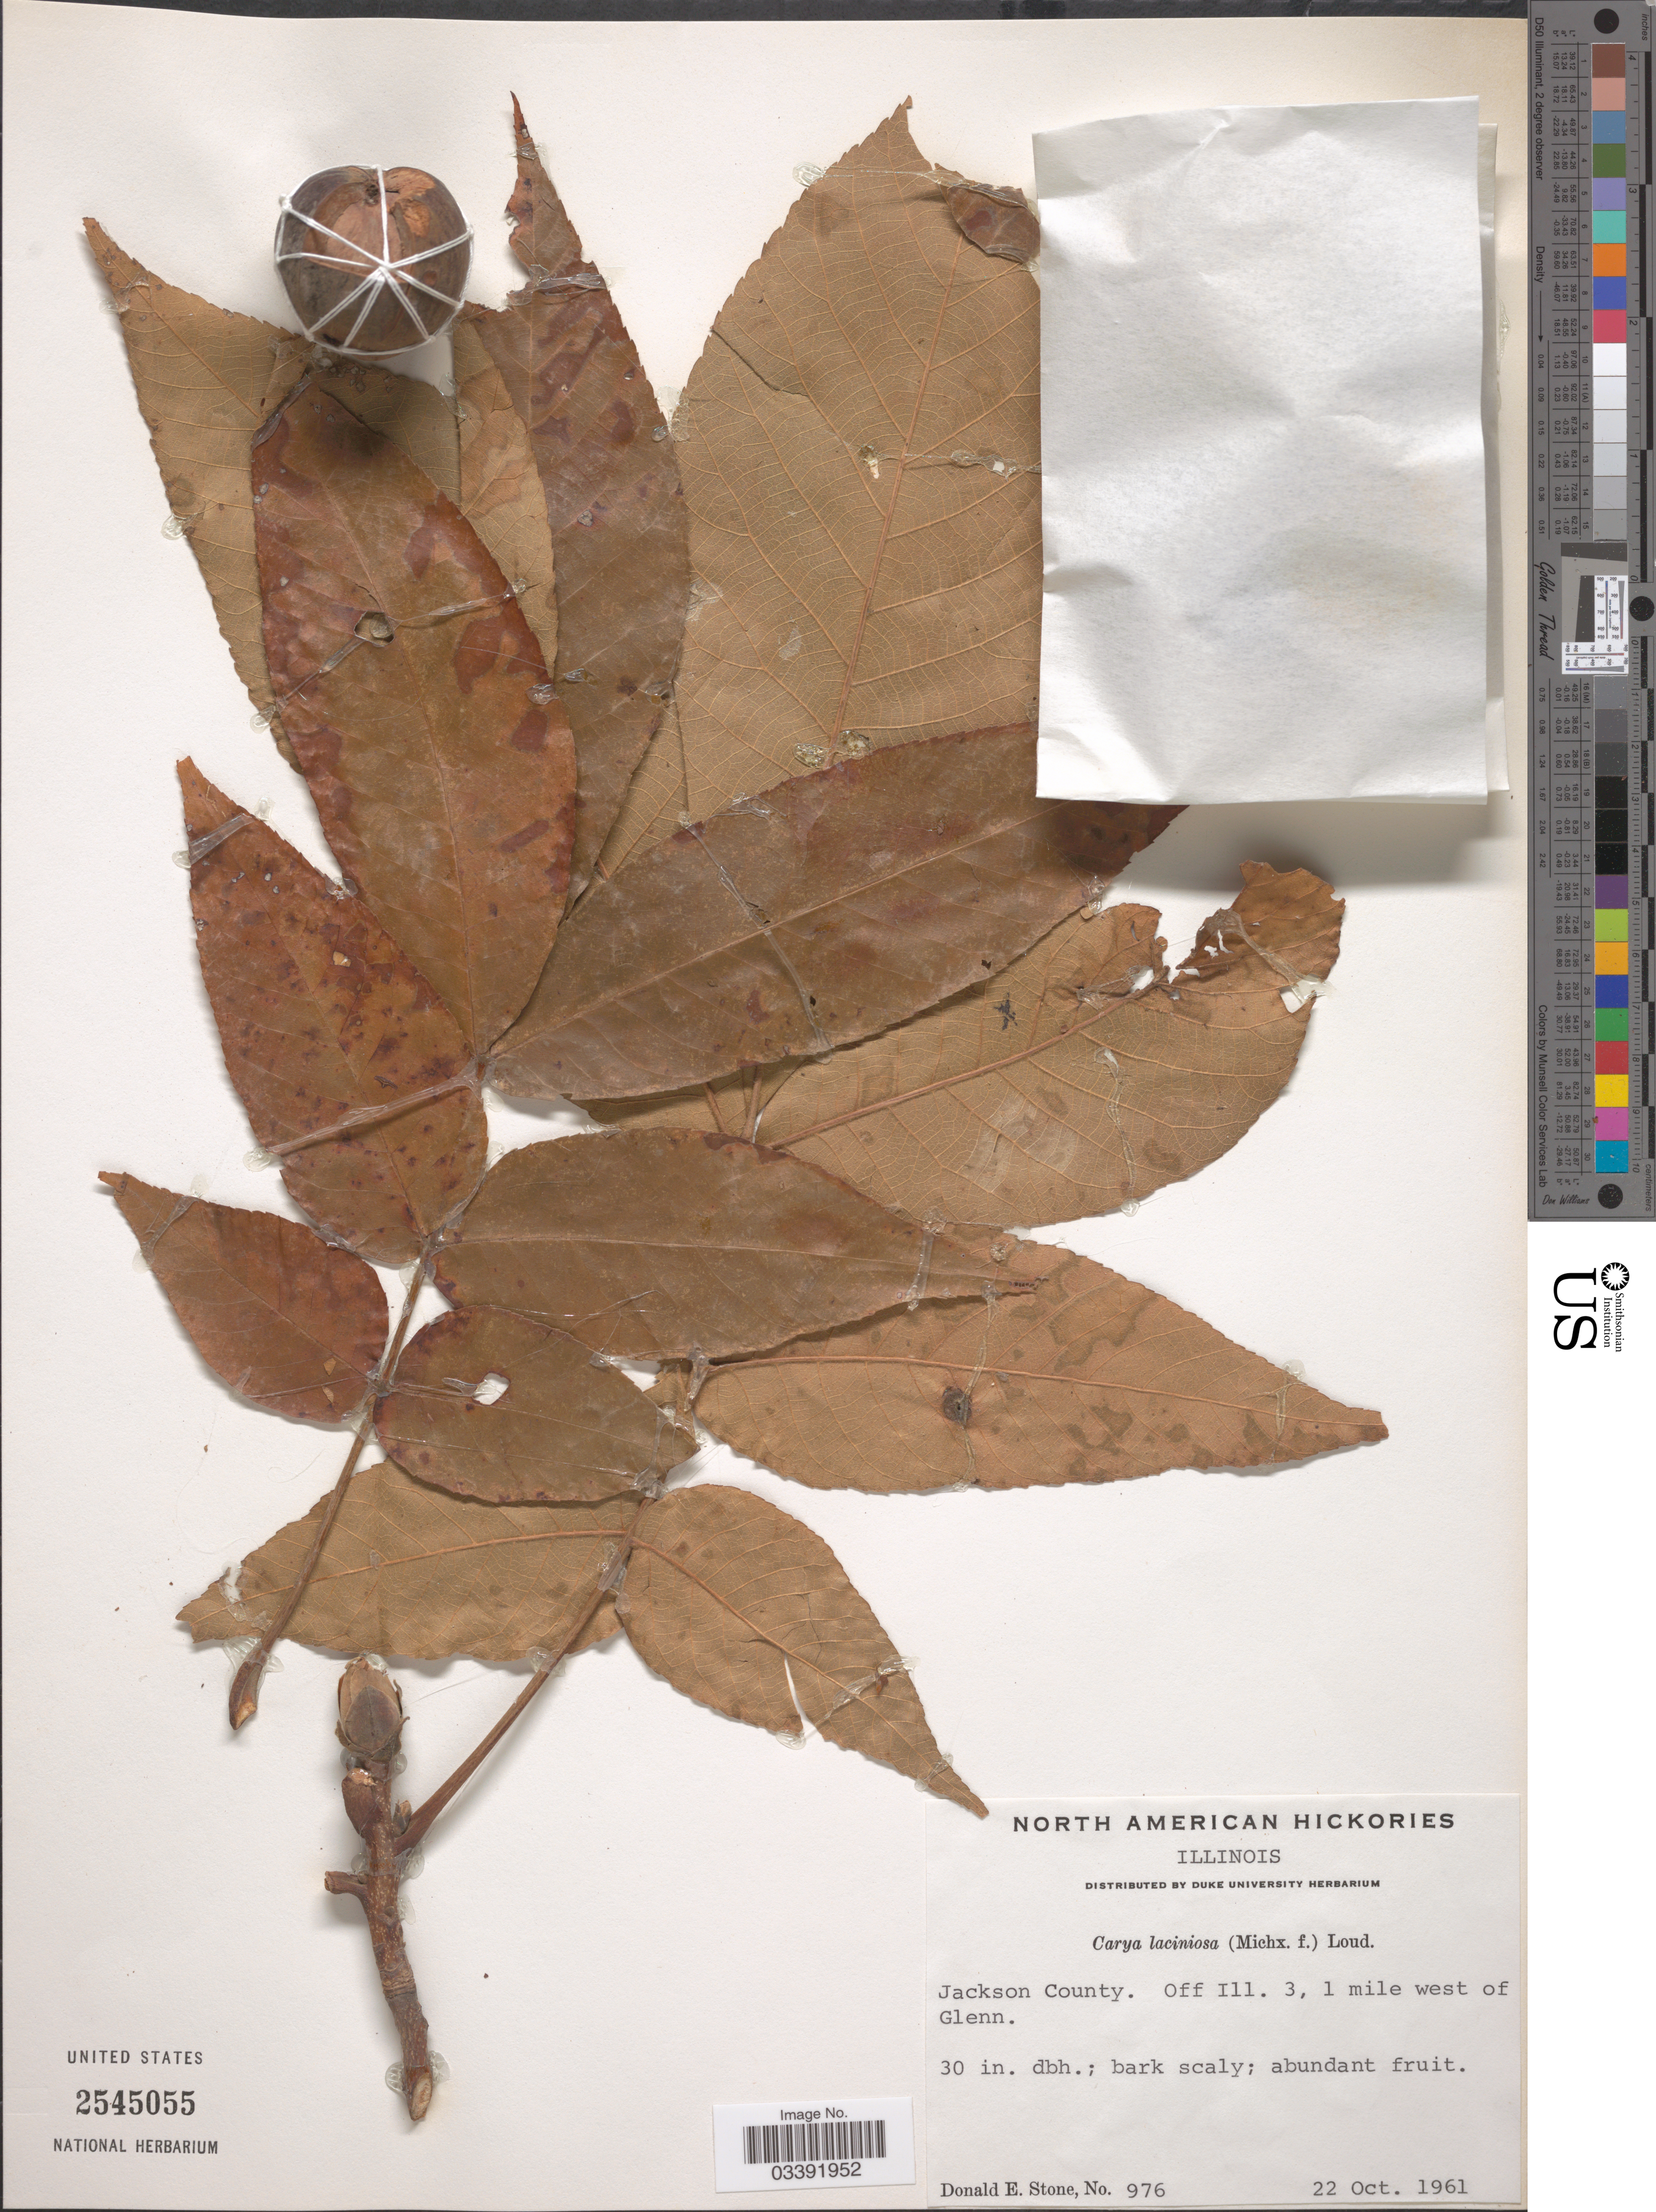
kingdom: Plantae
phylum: Tracheophyta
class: Magnoliopsida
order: Fagales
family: Juglandaceae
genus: Carya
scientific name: Carya laciniosa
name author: (F. Michx.) G. Don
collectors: D. Stone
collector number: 976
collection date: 1961-10-22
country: United States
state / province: Illinois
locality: Jackson County. Off Ill. 3, 1 mile west of Glenn.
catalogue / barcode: US 2545055